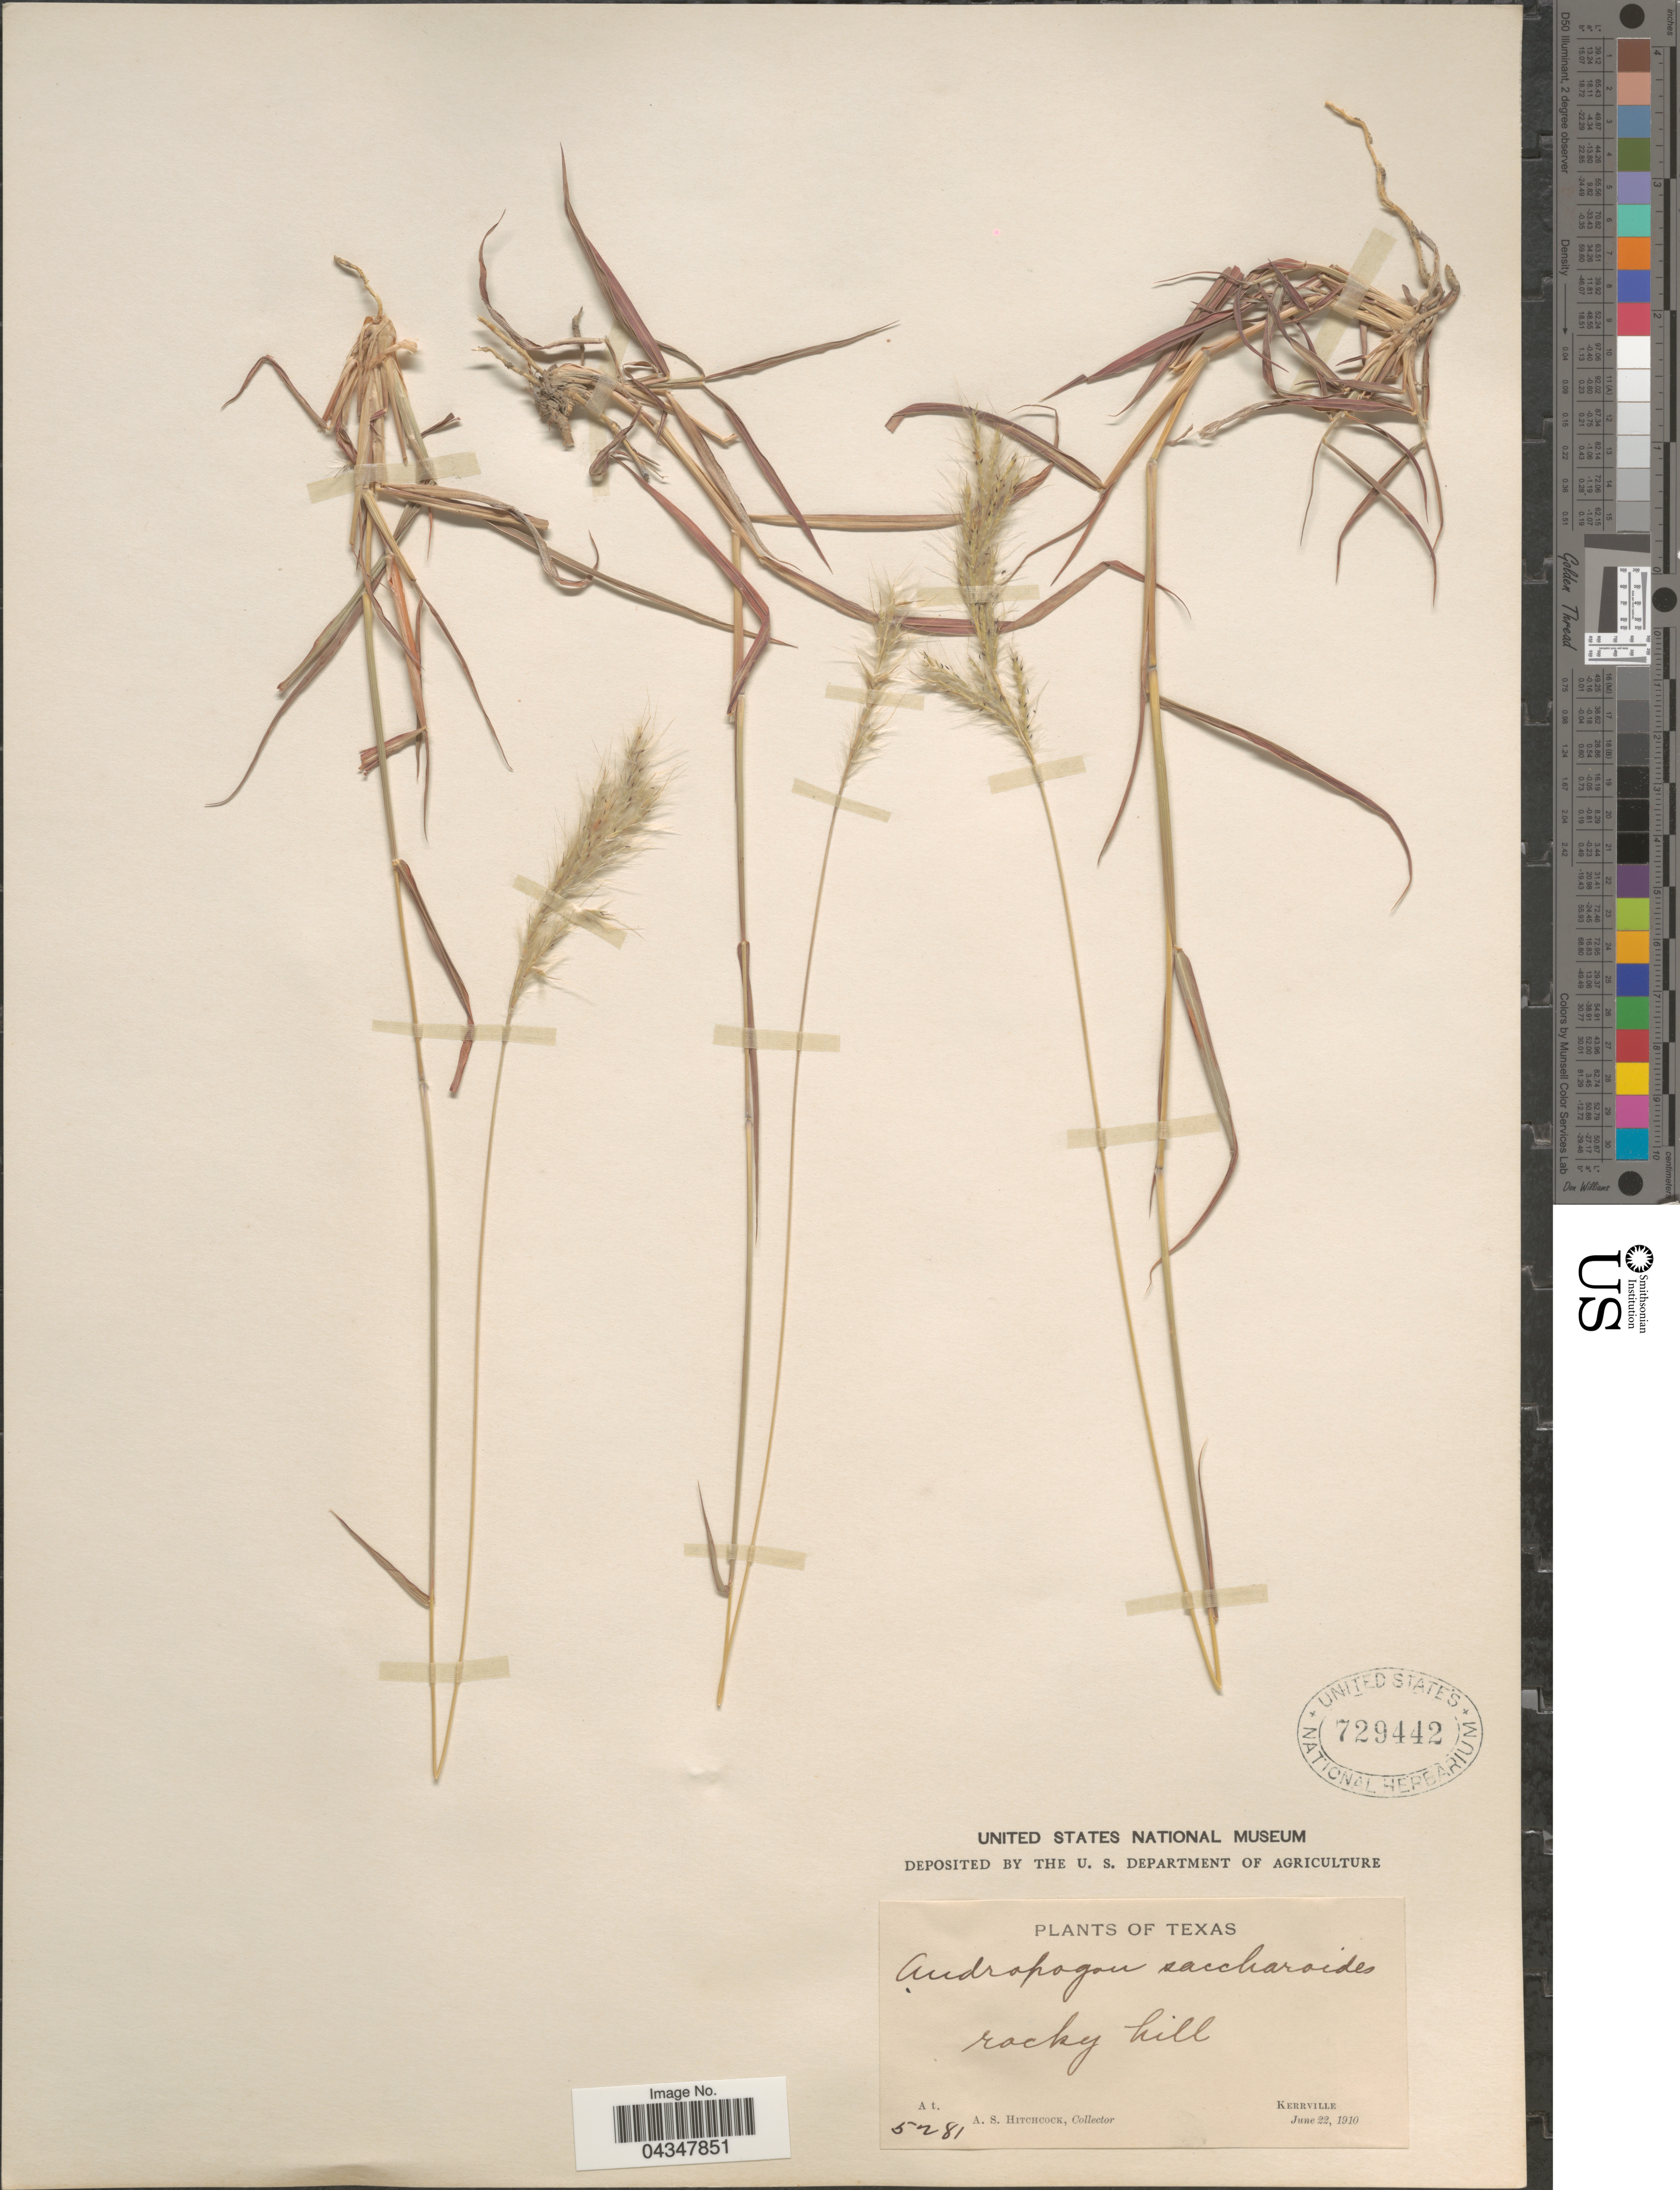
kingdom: Plantae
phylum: Tracheophyta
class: Liliopsida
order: Poales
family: Poaceae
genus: Bothriochloa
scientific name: Bothriochloa saccharoides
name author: (Sw.) Rydb.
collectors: A. S. Hitchcock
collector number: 5281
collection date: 1910-06-22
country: United States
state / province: Texas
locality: Rocky hill. Kerrville.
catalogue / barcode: US 729442